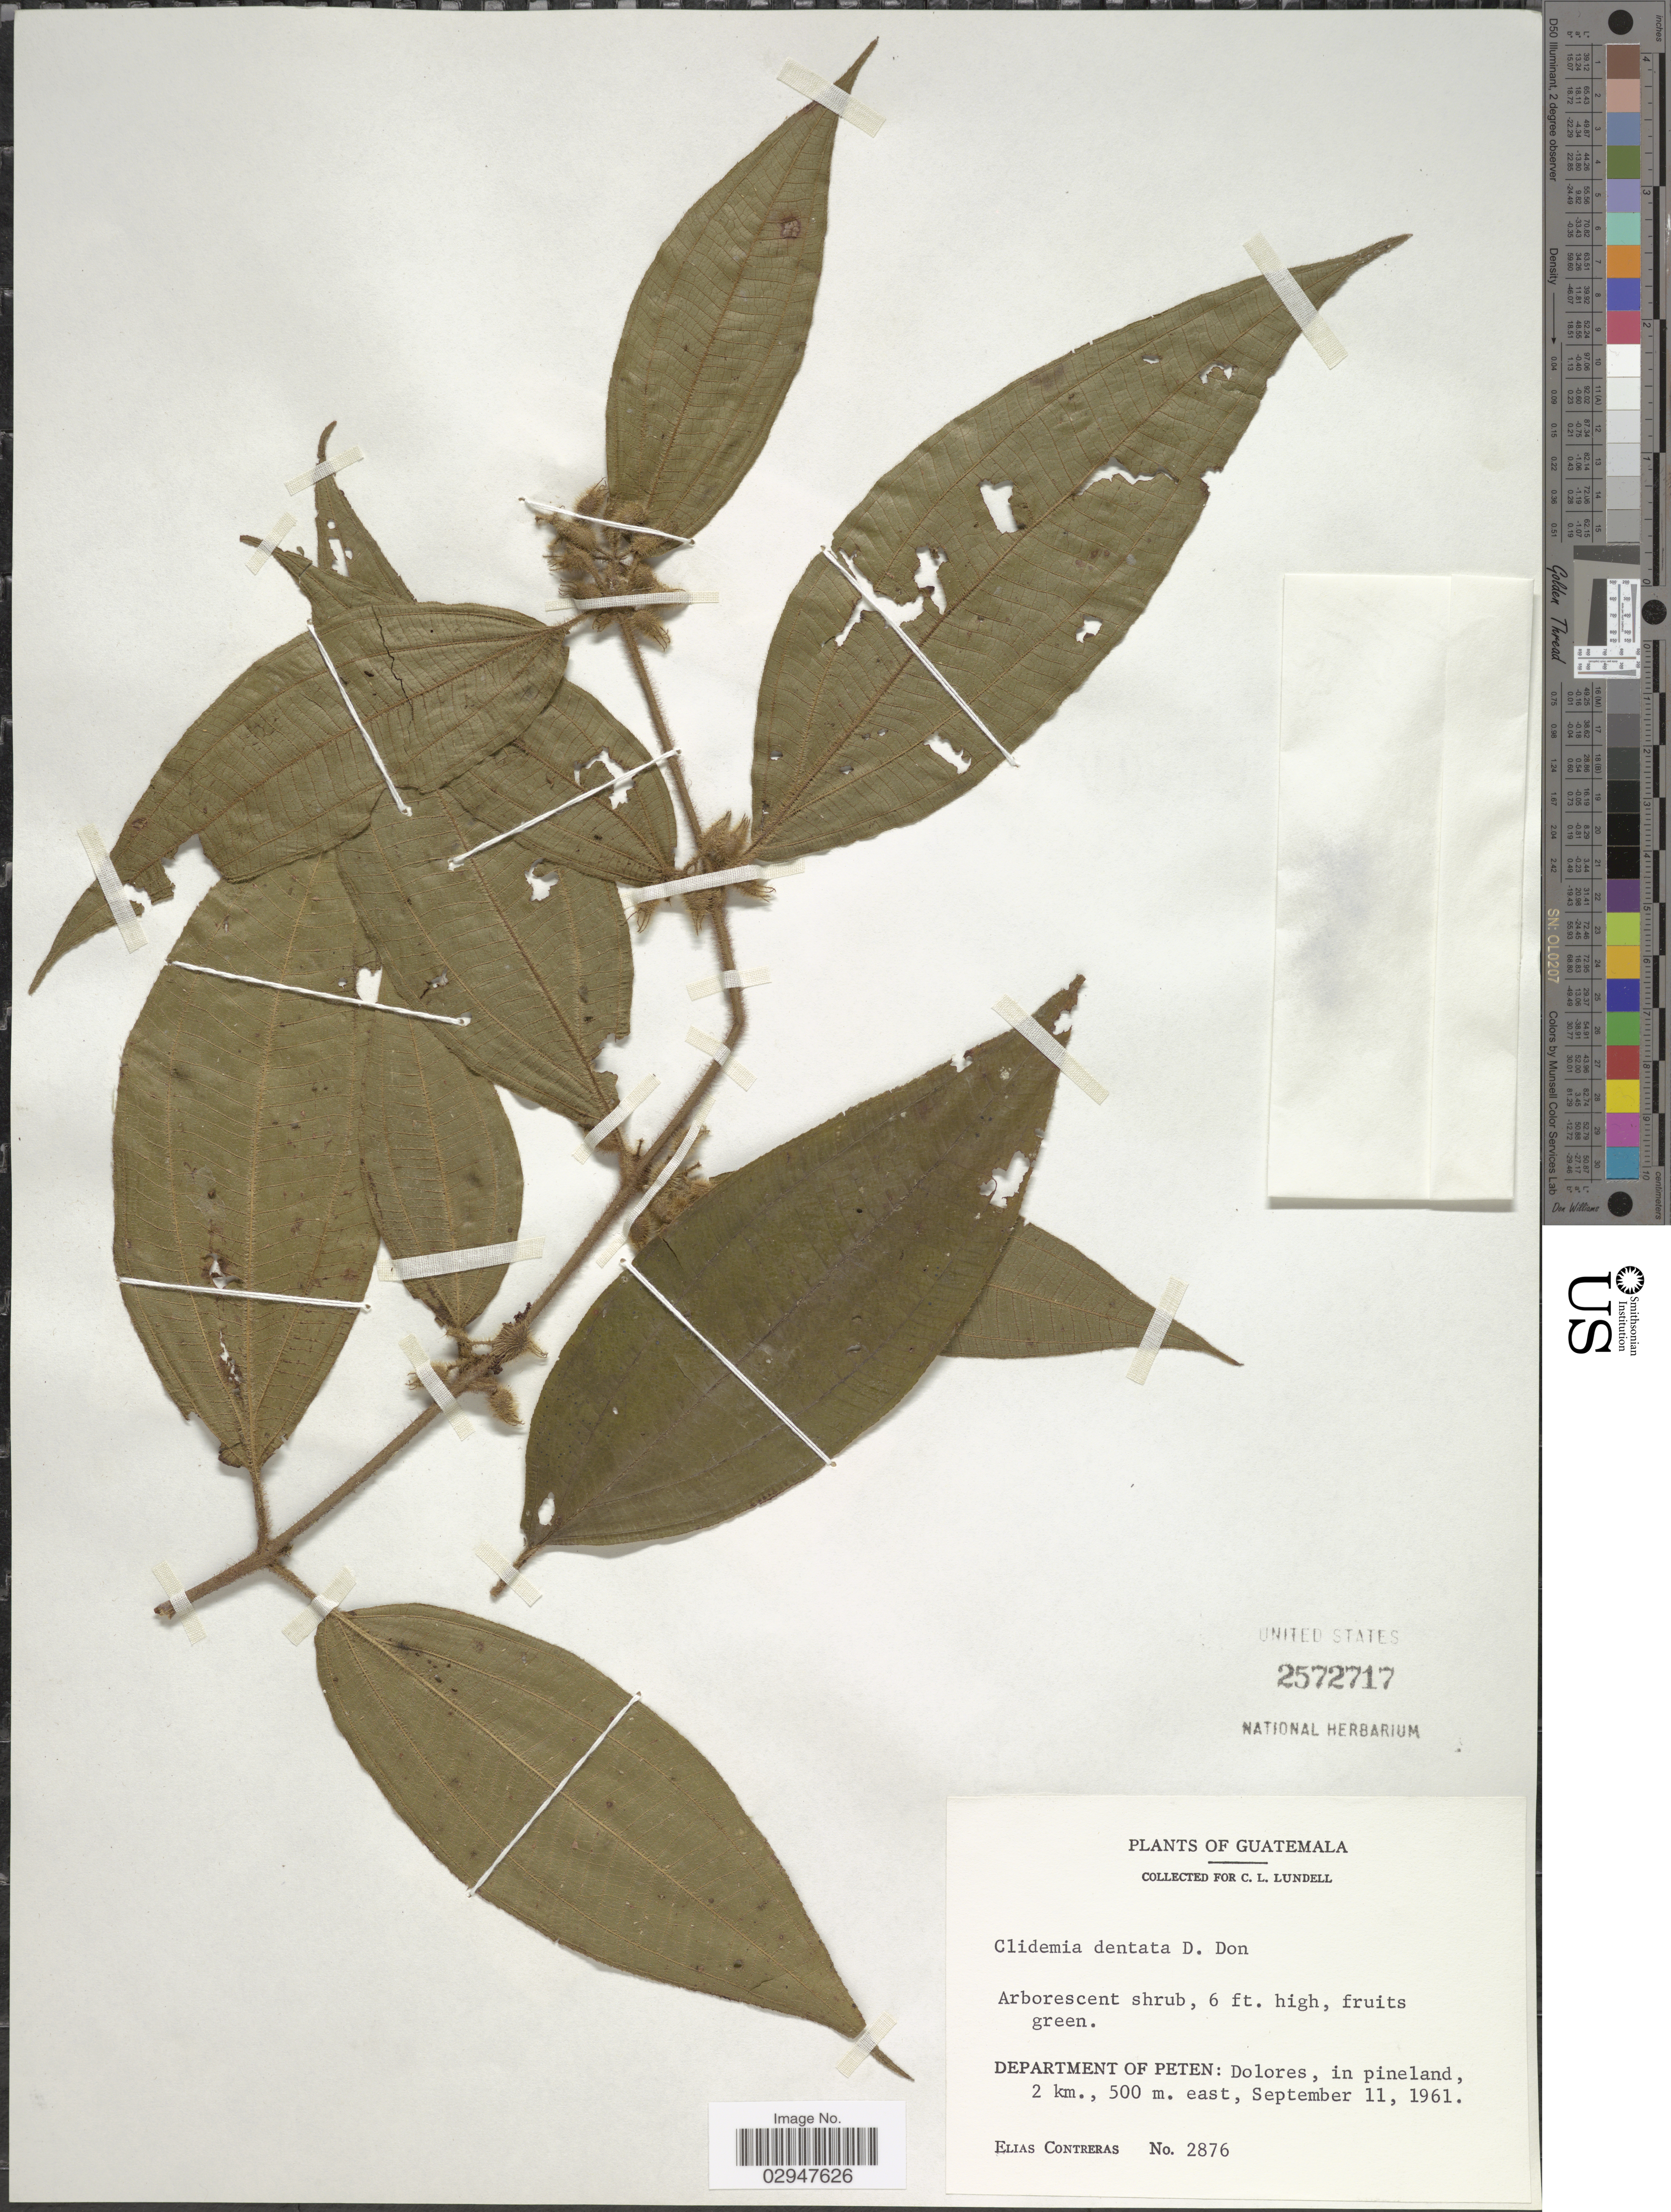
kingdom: Plantae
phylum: Tracheophyta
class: Magnoliopsida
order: Myrtales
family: Melastomataceae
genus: Clidemia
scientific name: Clidemia dentata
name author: D. Don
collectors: E. Contreras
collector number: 2876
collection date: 1961-09-11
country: Guatemala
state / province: El Petén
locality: Department of Peten: Dolores, 2 km., 500 m. east.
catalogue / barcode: US 2572717